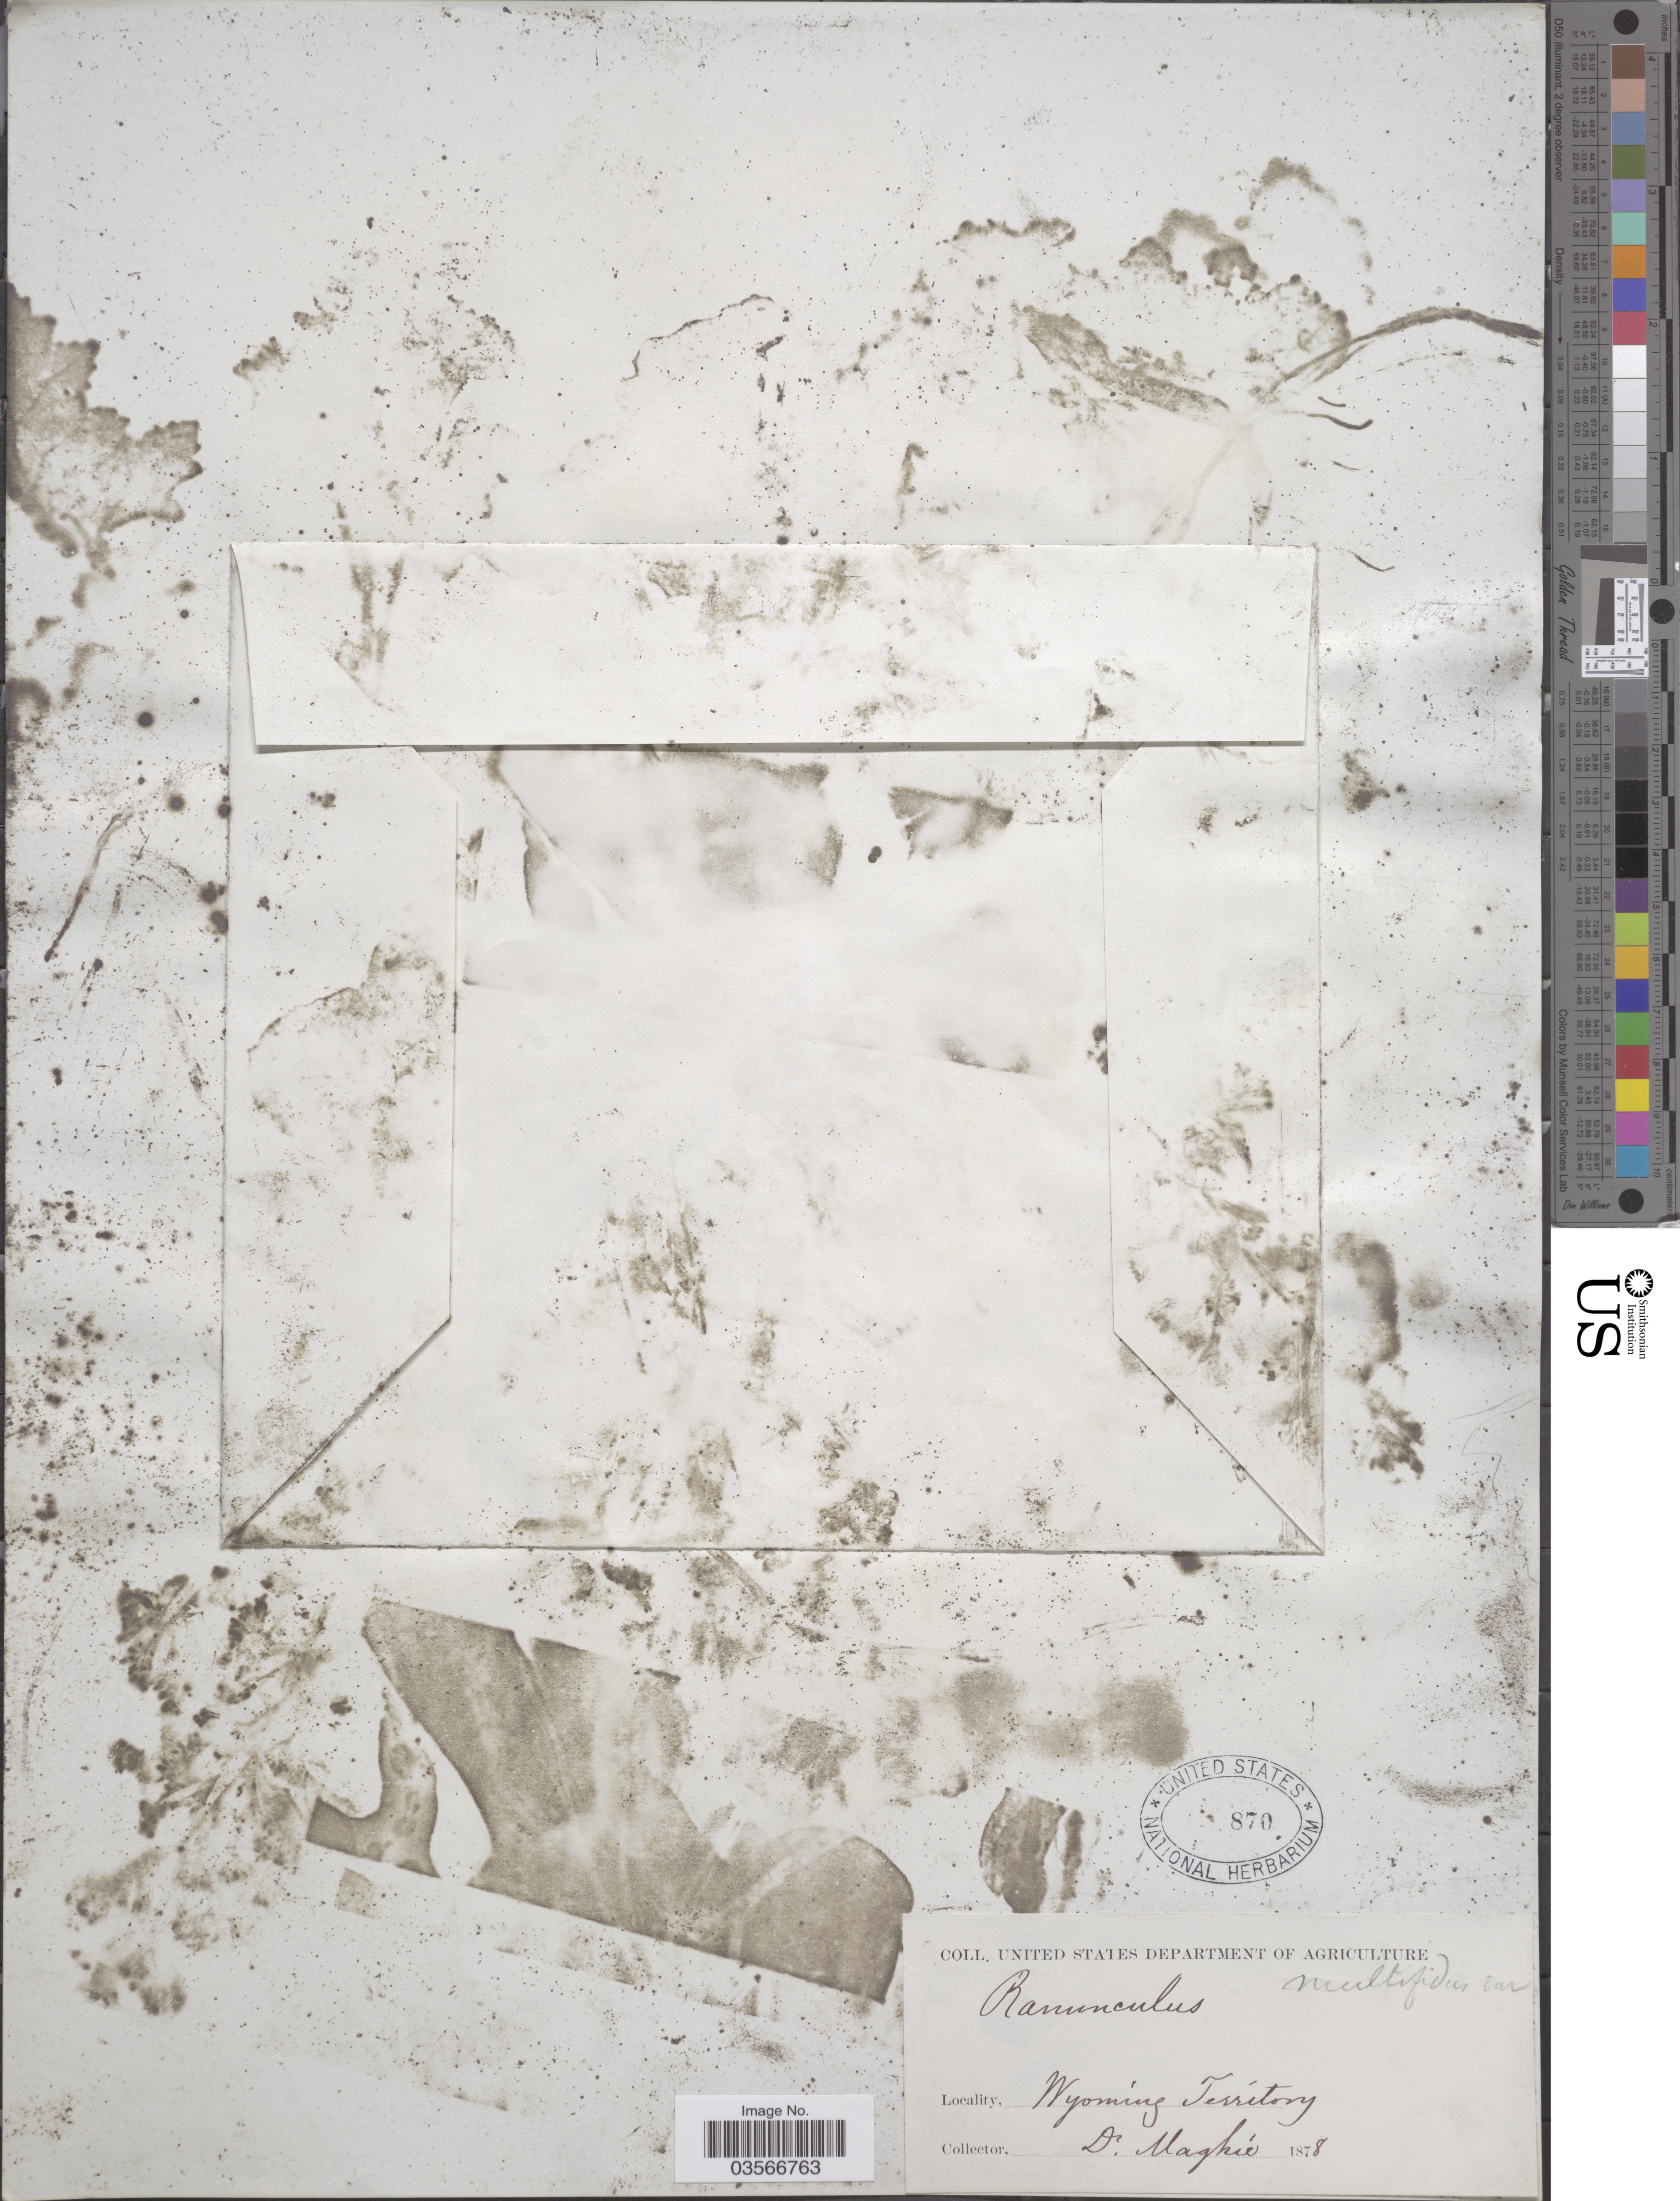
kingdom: Plantae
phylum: Tracheophyta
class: Magnoliopsida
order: Ranunculales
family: Ranunculaceae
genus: Ranunculus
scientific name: Ranunculus gmelinii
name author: DC.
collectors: Maghie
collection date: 1878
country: United States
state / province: Wyoming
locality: Wyoming Territory.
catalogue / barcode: US 870